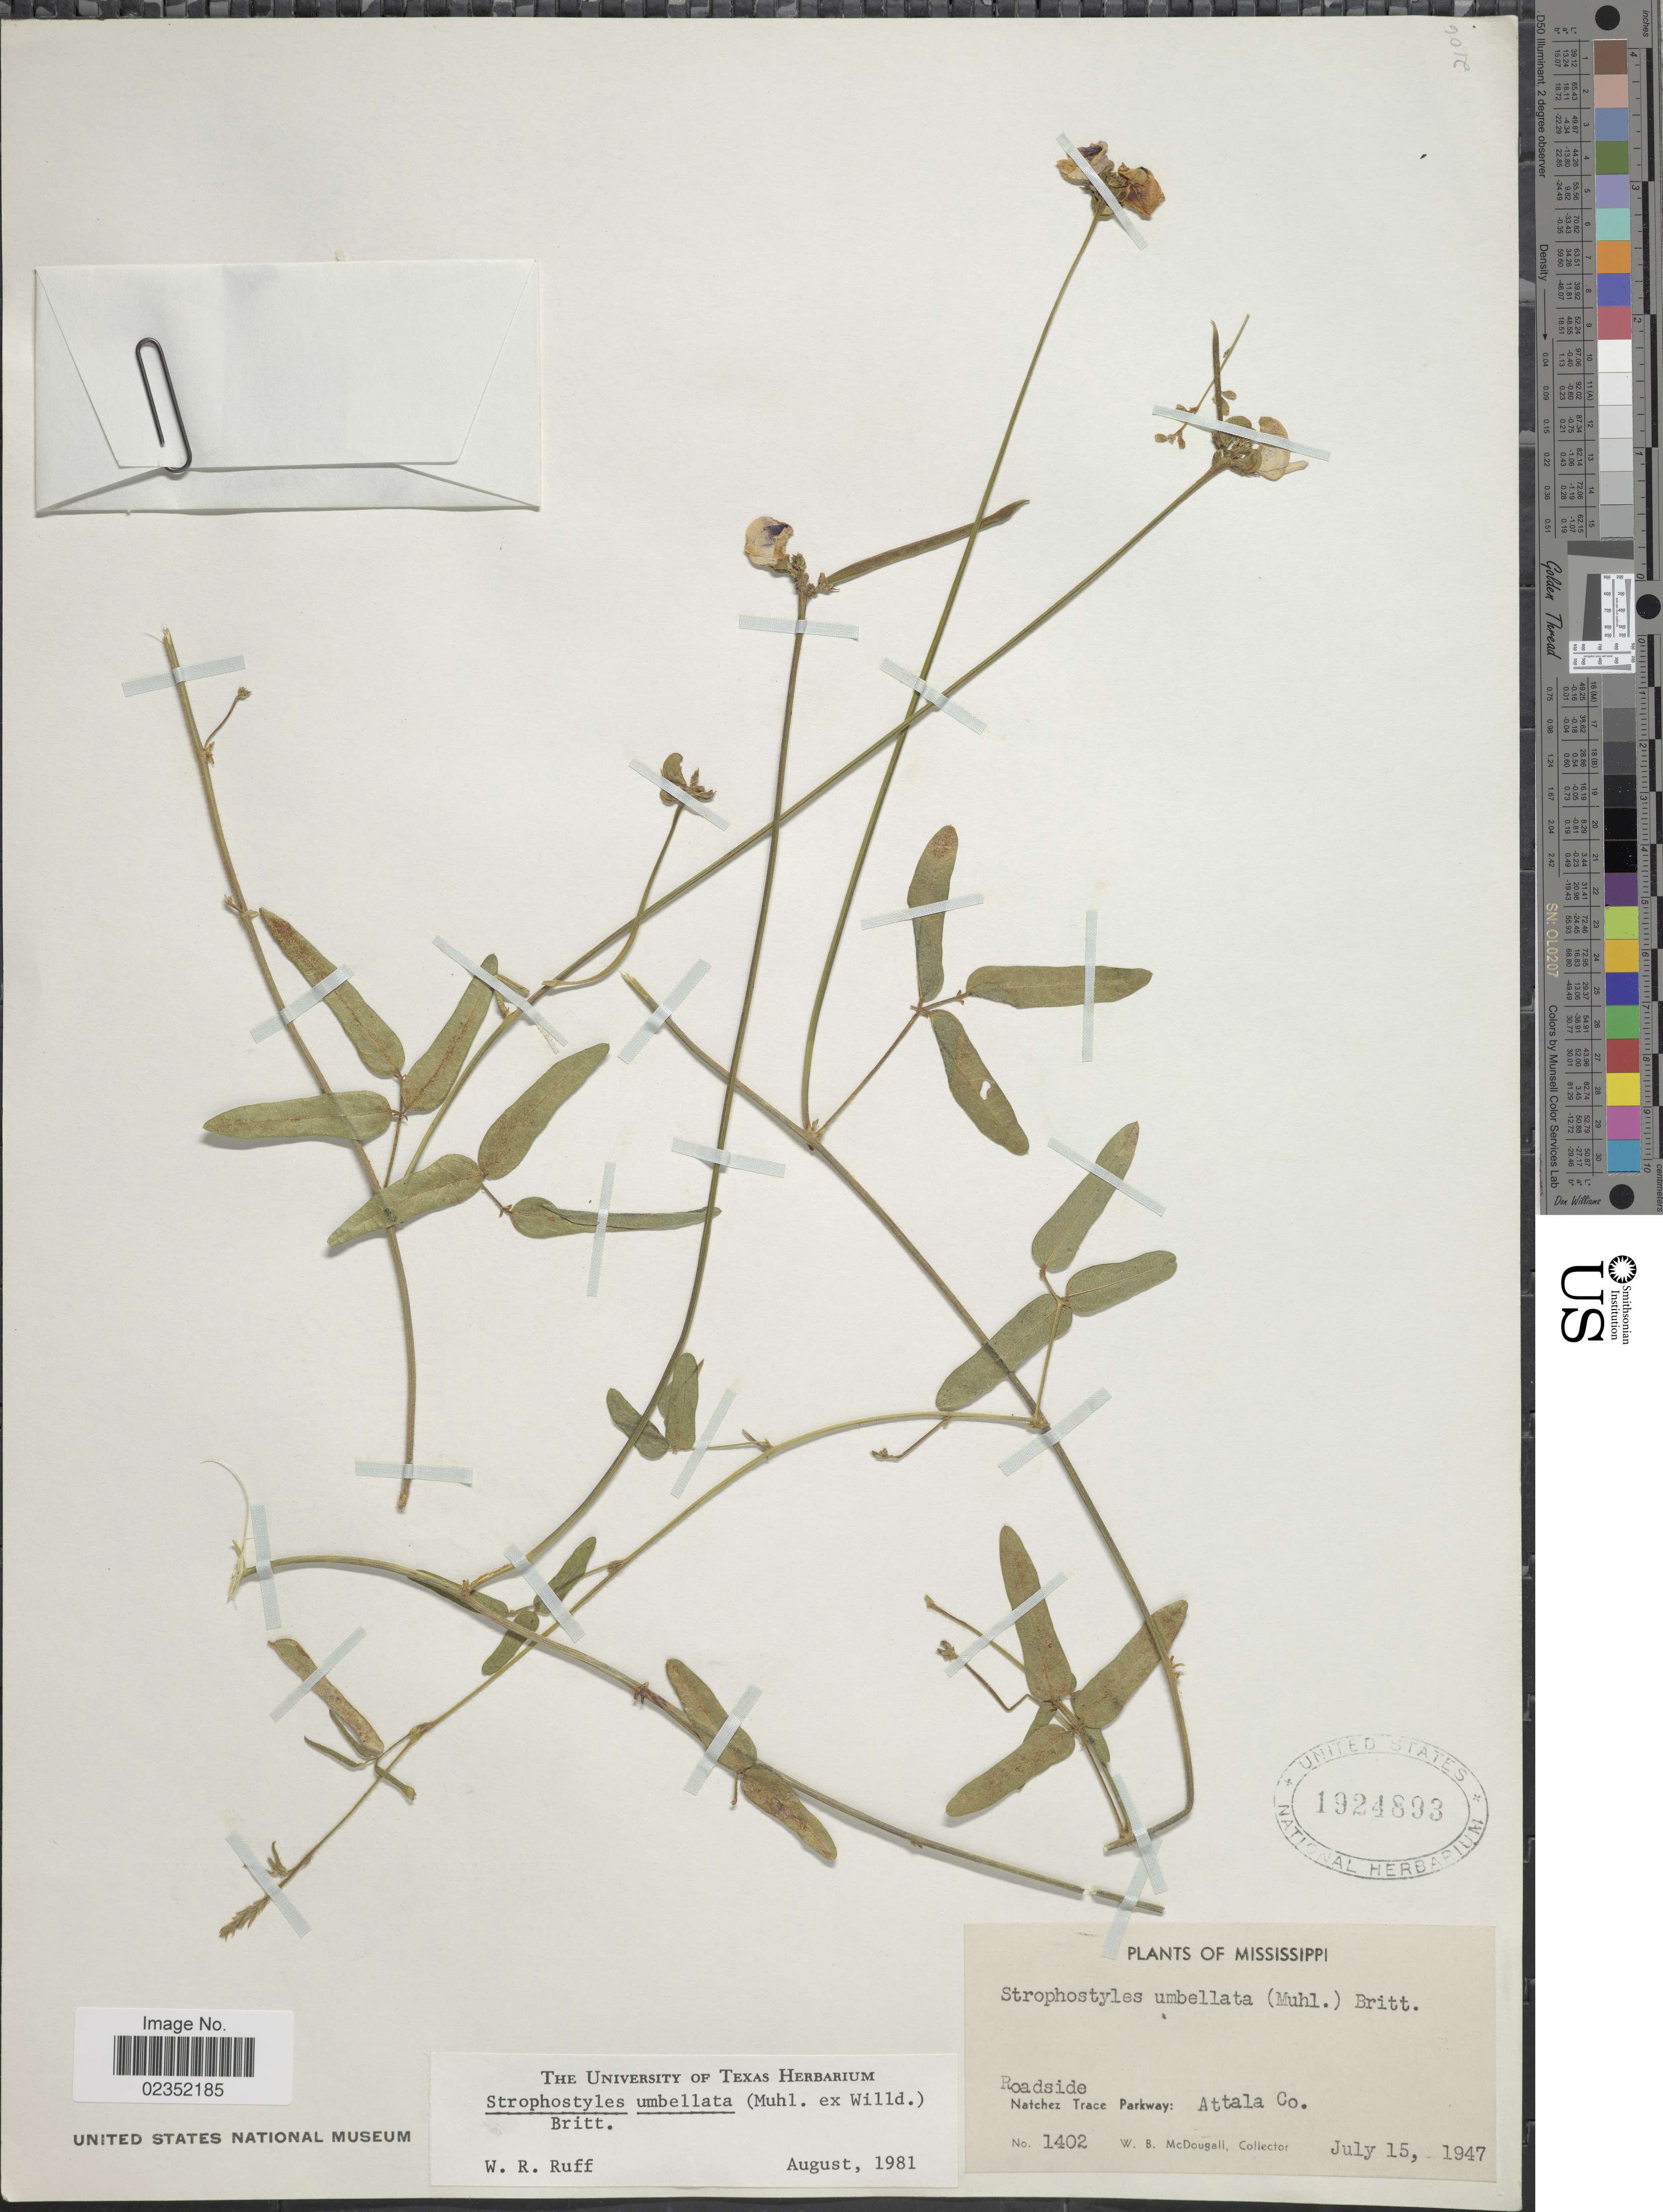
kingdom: Plantae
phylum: Tracheophyta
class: Magnoliopsida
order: Fabales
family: Fabaceae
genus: Strophostyles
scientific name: Strophostyles umbellata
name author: (Muhl. ex Willd.) Britton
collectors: W. B. McDougall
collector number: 1402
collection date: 1947-07-15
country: United States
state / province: Mississippi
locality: Roadside. Natchez Trace Parkway: Attala Co.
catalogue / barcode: US 1924893